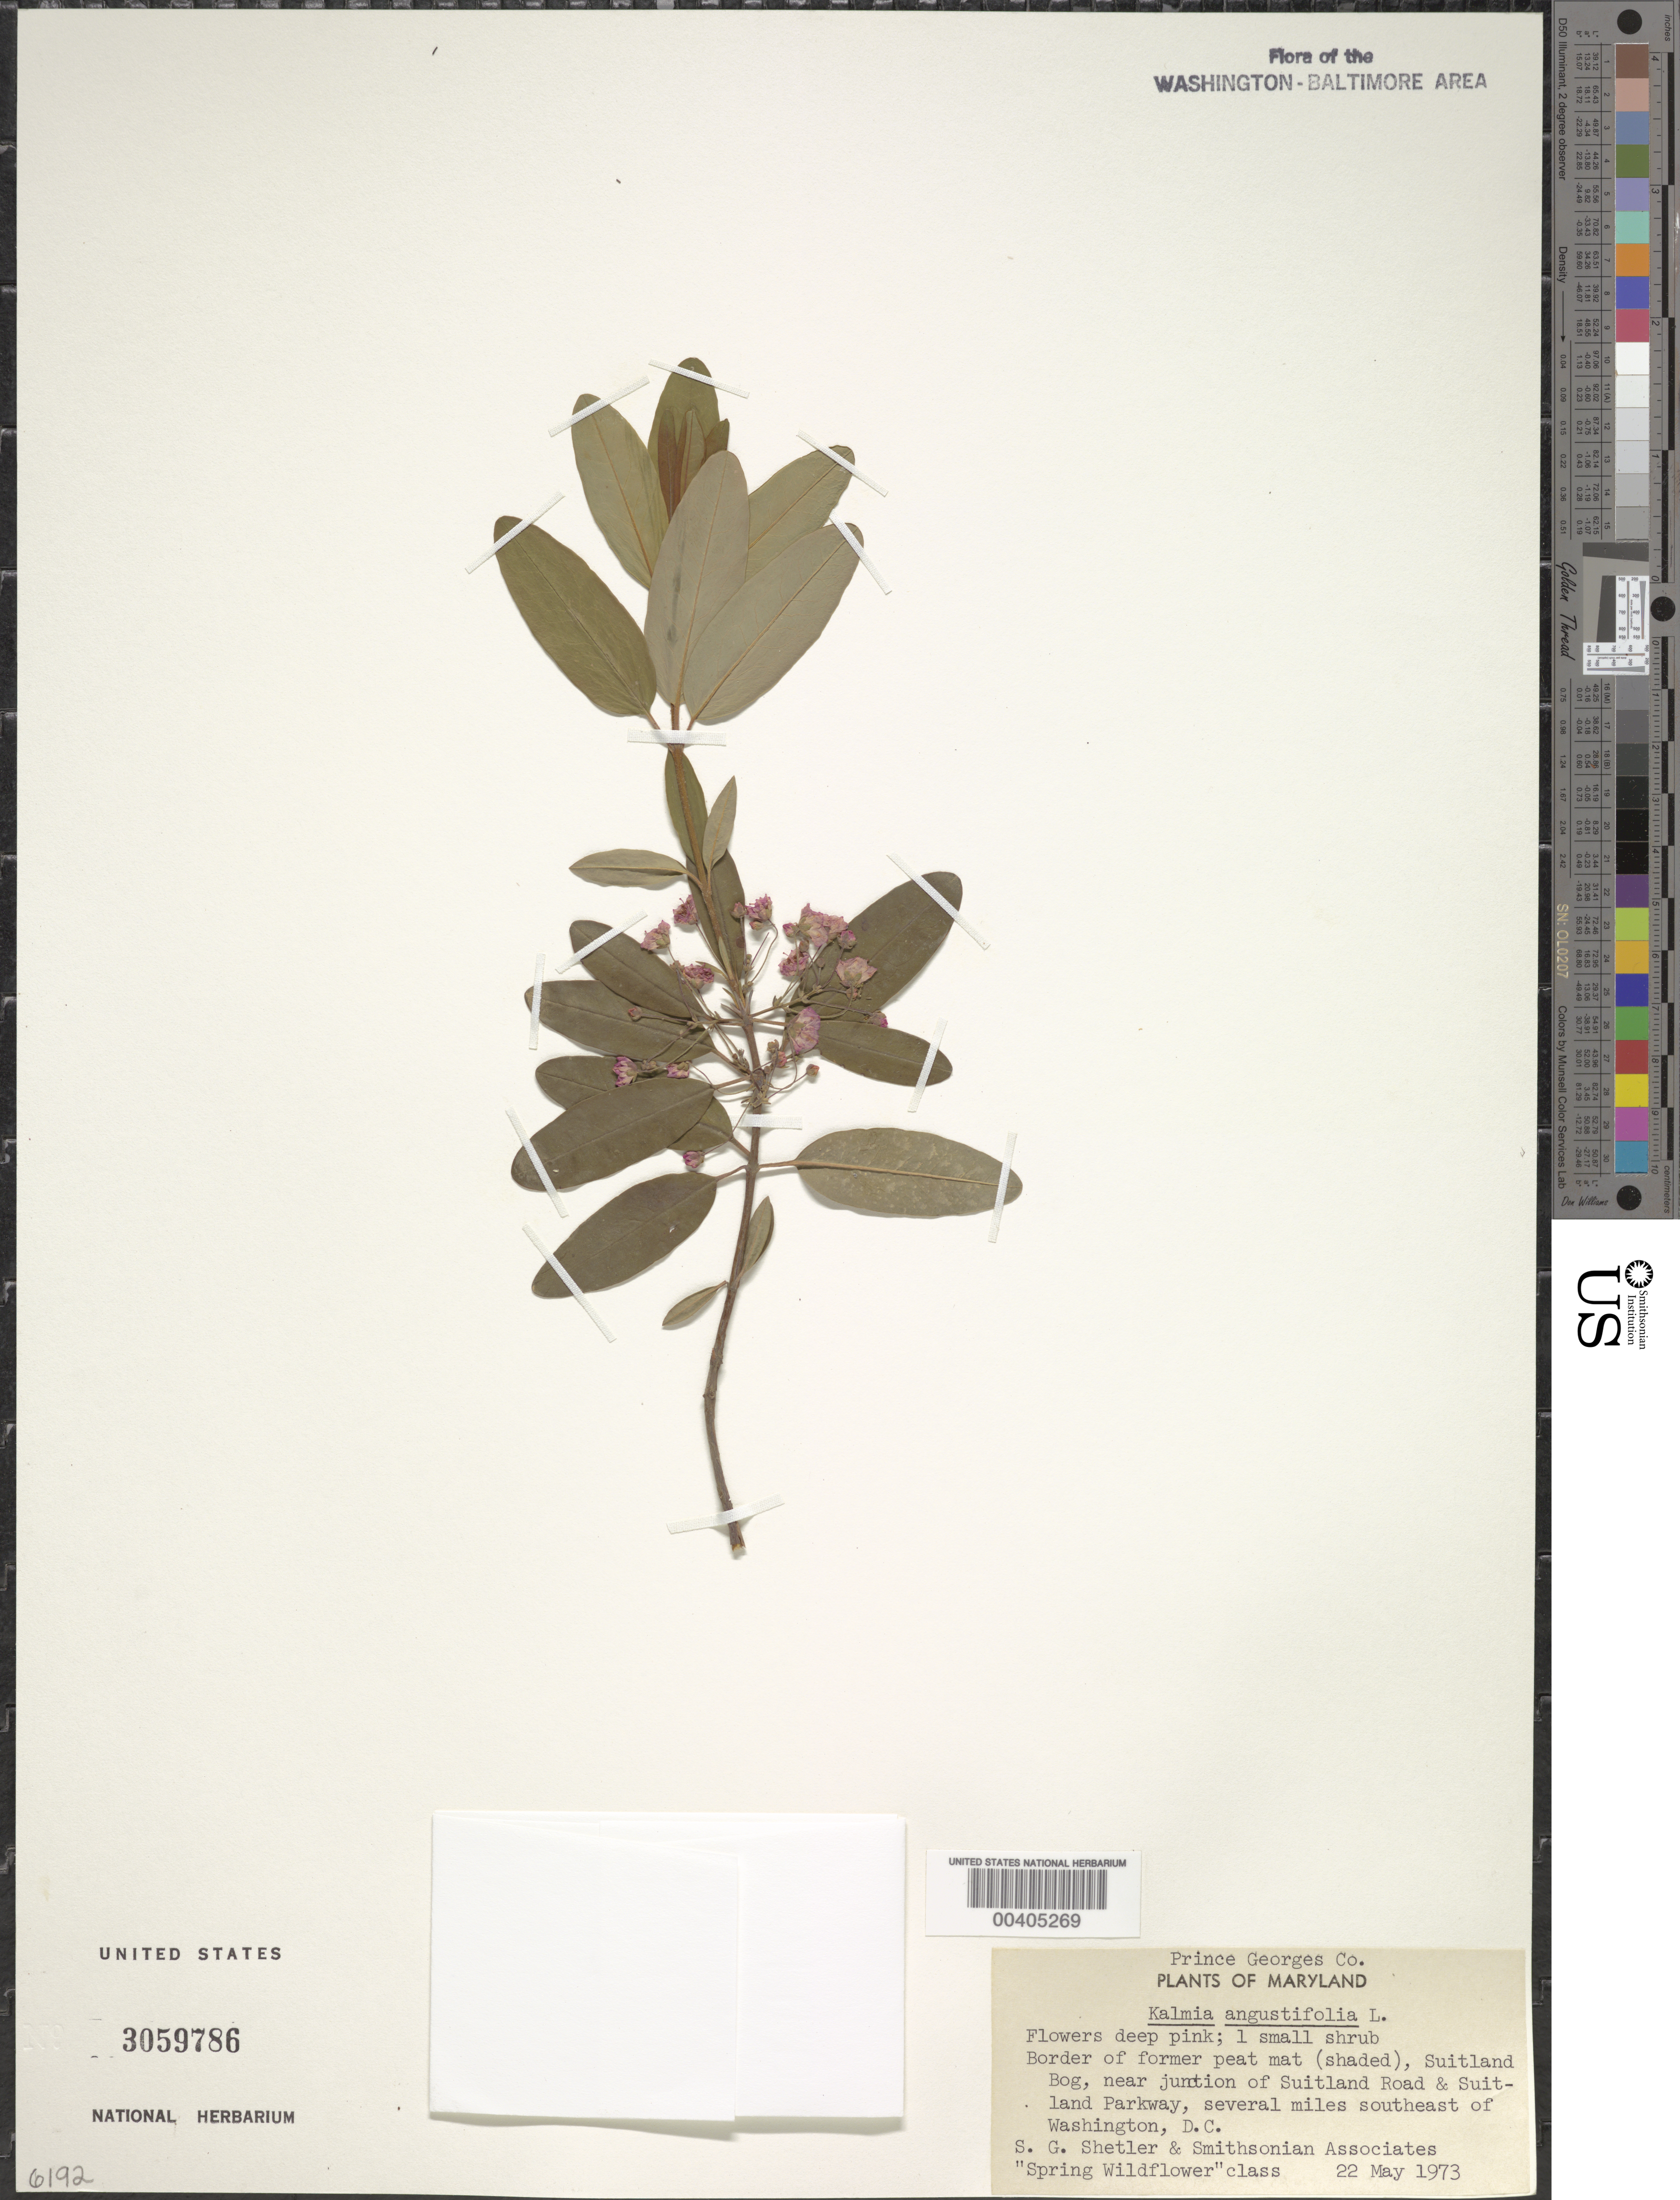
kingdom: Plantae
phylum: Tracheophyta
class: Magnoliopsida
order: Ericales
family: Ericaceae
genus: Kalmia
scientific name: Kalmia angustifolia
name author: L.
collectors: S. Shetler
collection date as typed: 22 May 1973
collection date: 1973-05-22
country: United States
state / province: Maryland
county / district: Prince George's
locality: Suitland Road and Suitland Parkway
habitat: Bog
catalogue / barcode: US 3059786